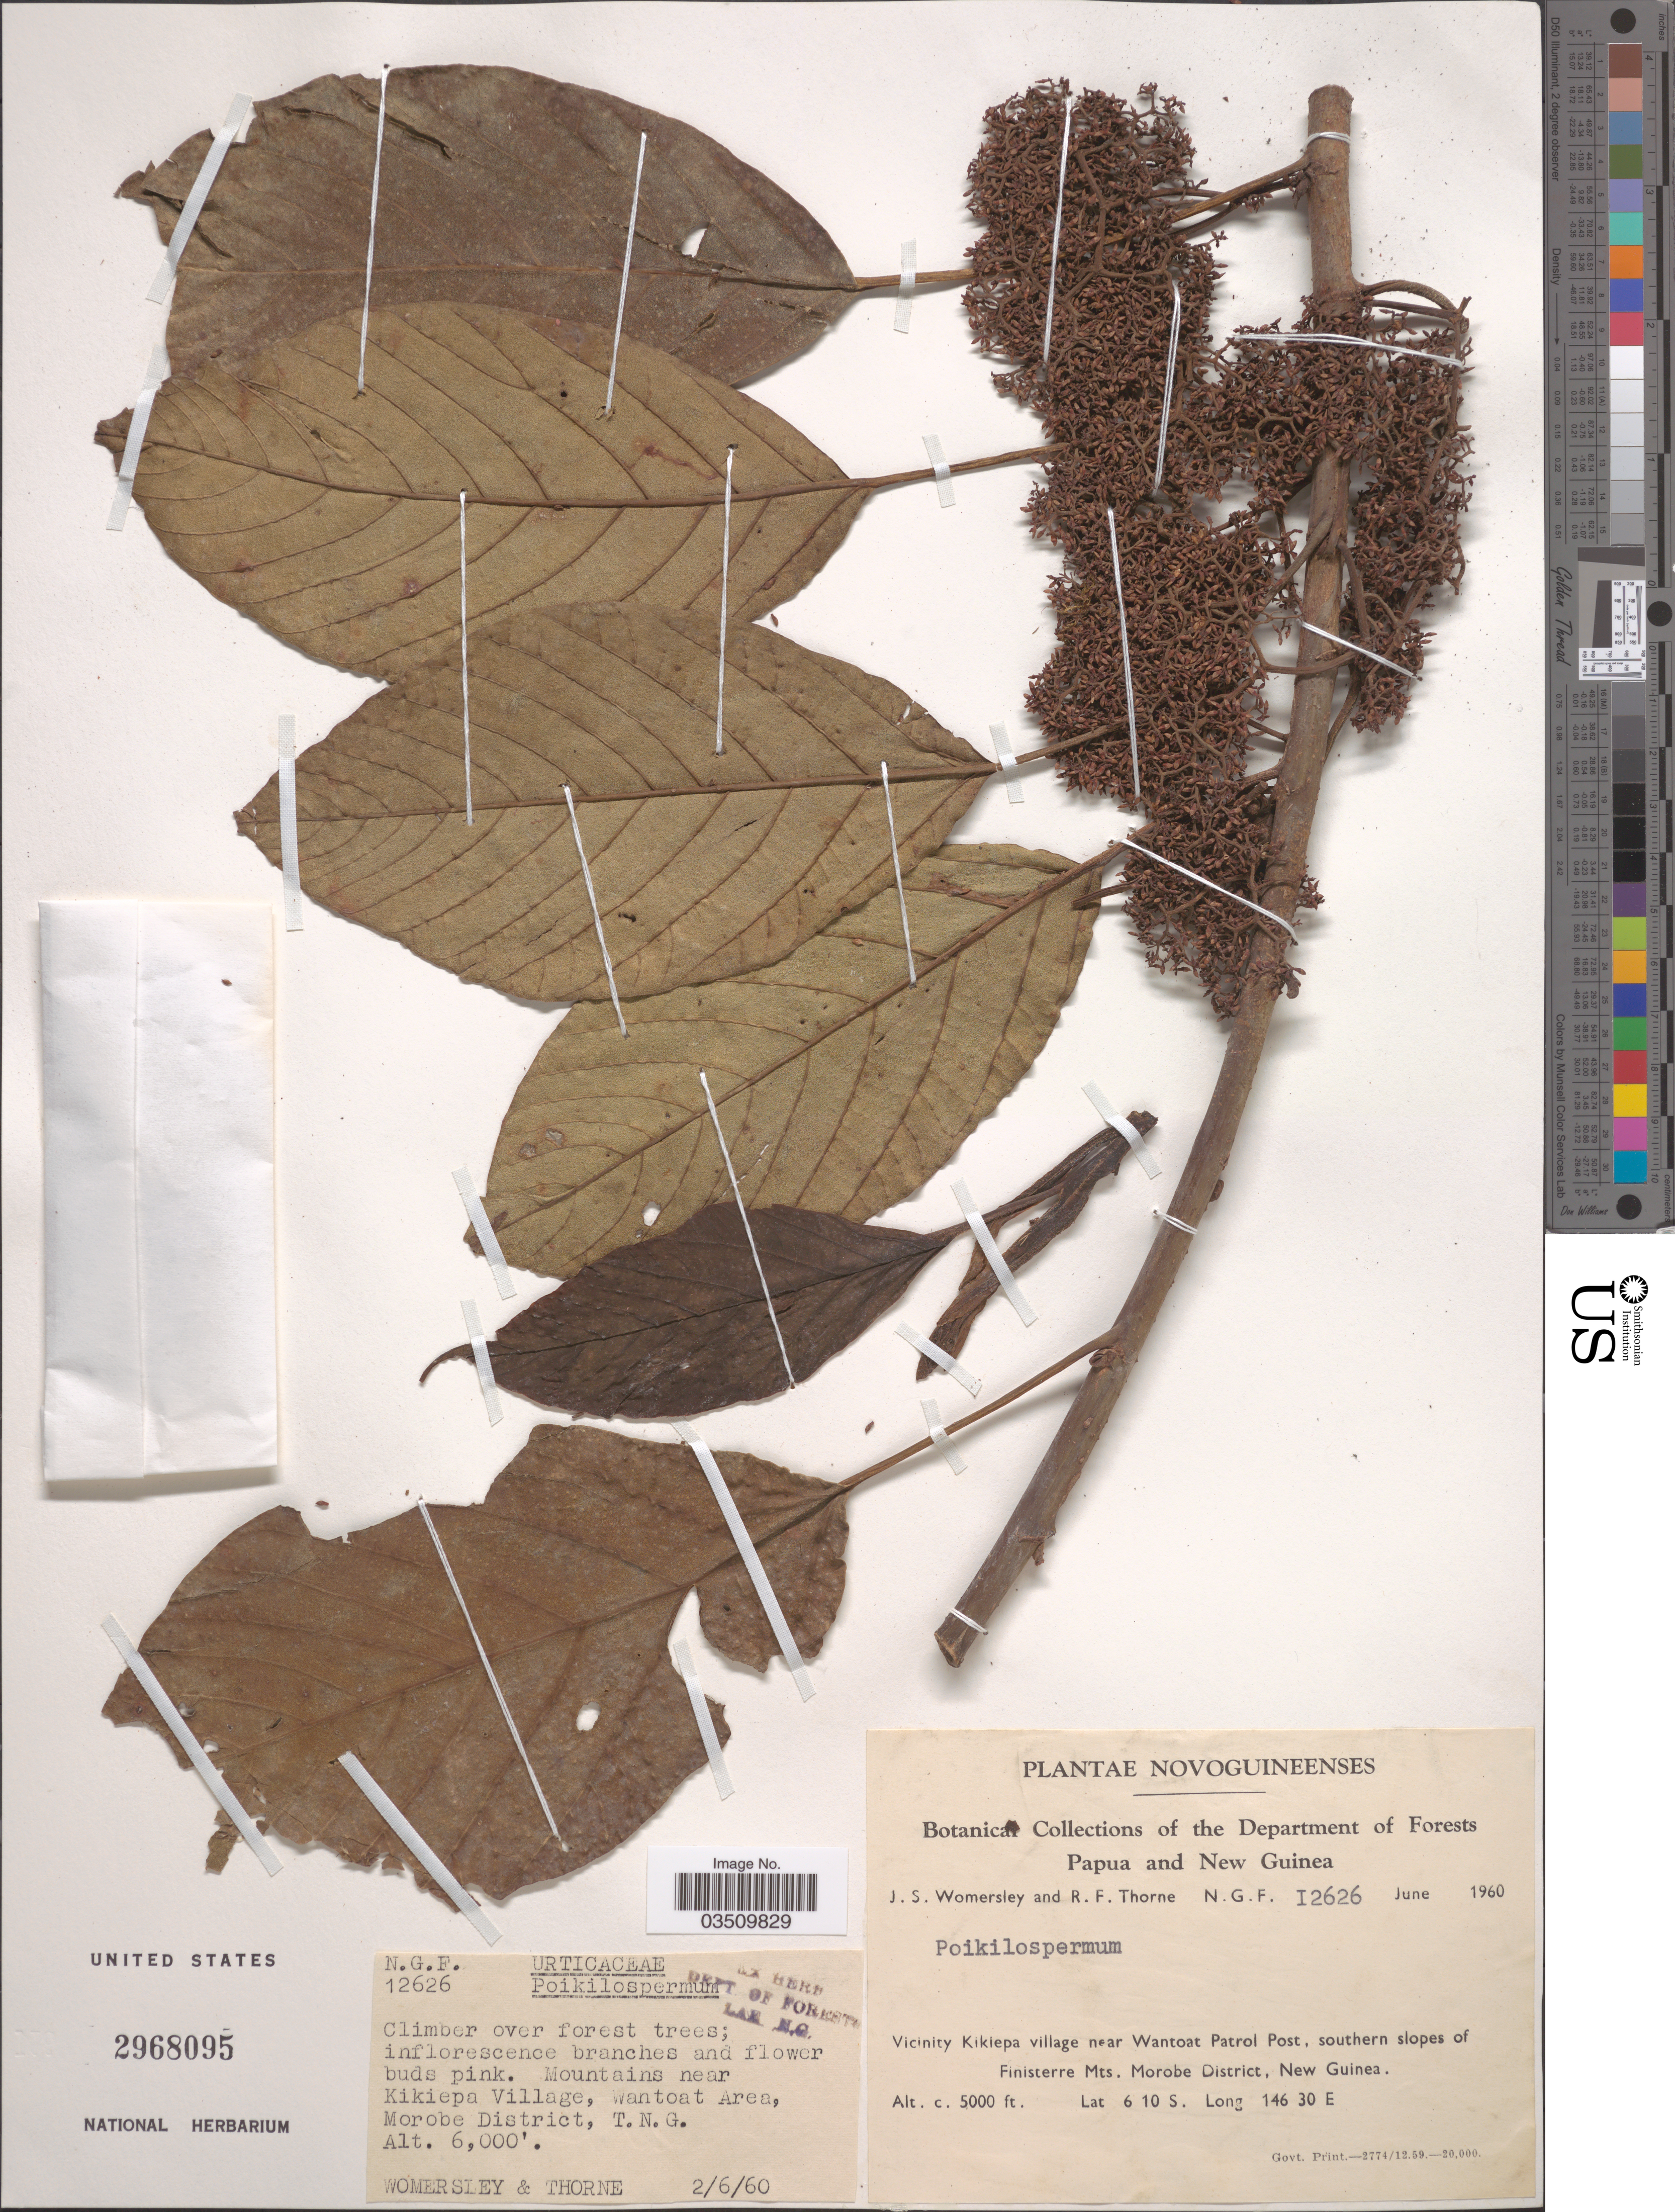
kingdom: Plantae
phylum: Tracheophyta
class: Magnoliopsida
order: Rosales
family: Urticaceae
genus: Poikilospermum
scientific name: Poikilospermum sp.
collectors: J. S. Womersley & R. Thorne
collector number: NGF12626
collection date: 1960-06-02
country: Papua New Guinea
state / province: Morobe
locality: Vicinity Kikiepa village near Wantoat Patrol Post, southern slopes of Finisterre Mts. Morobe District, New Guinea. T.N.G.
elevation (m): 1829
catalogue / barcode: US 2968095